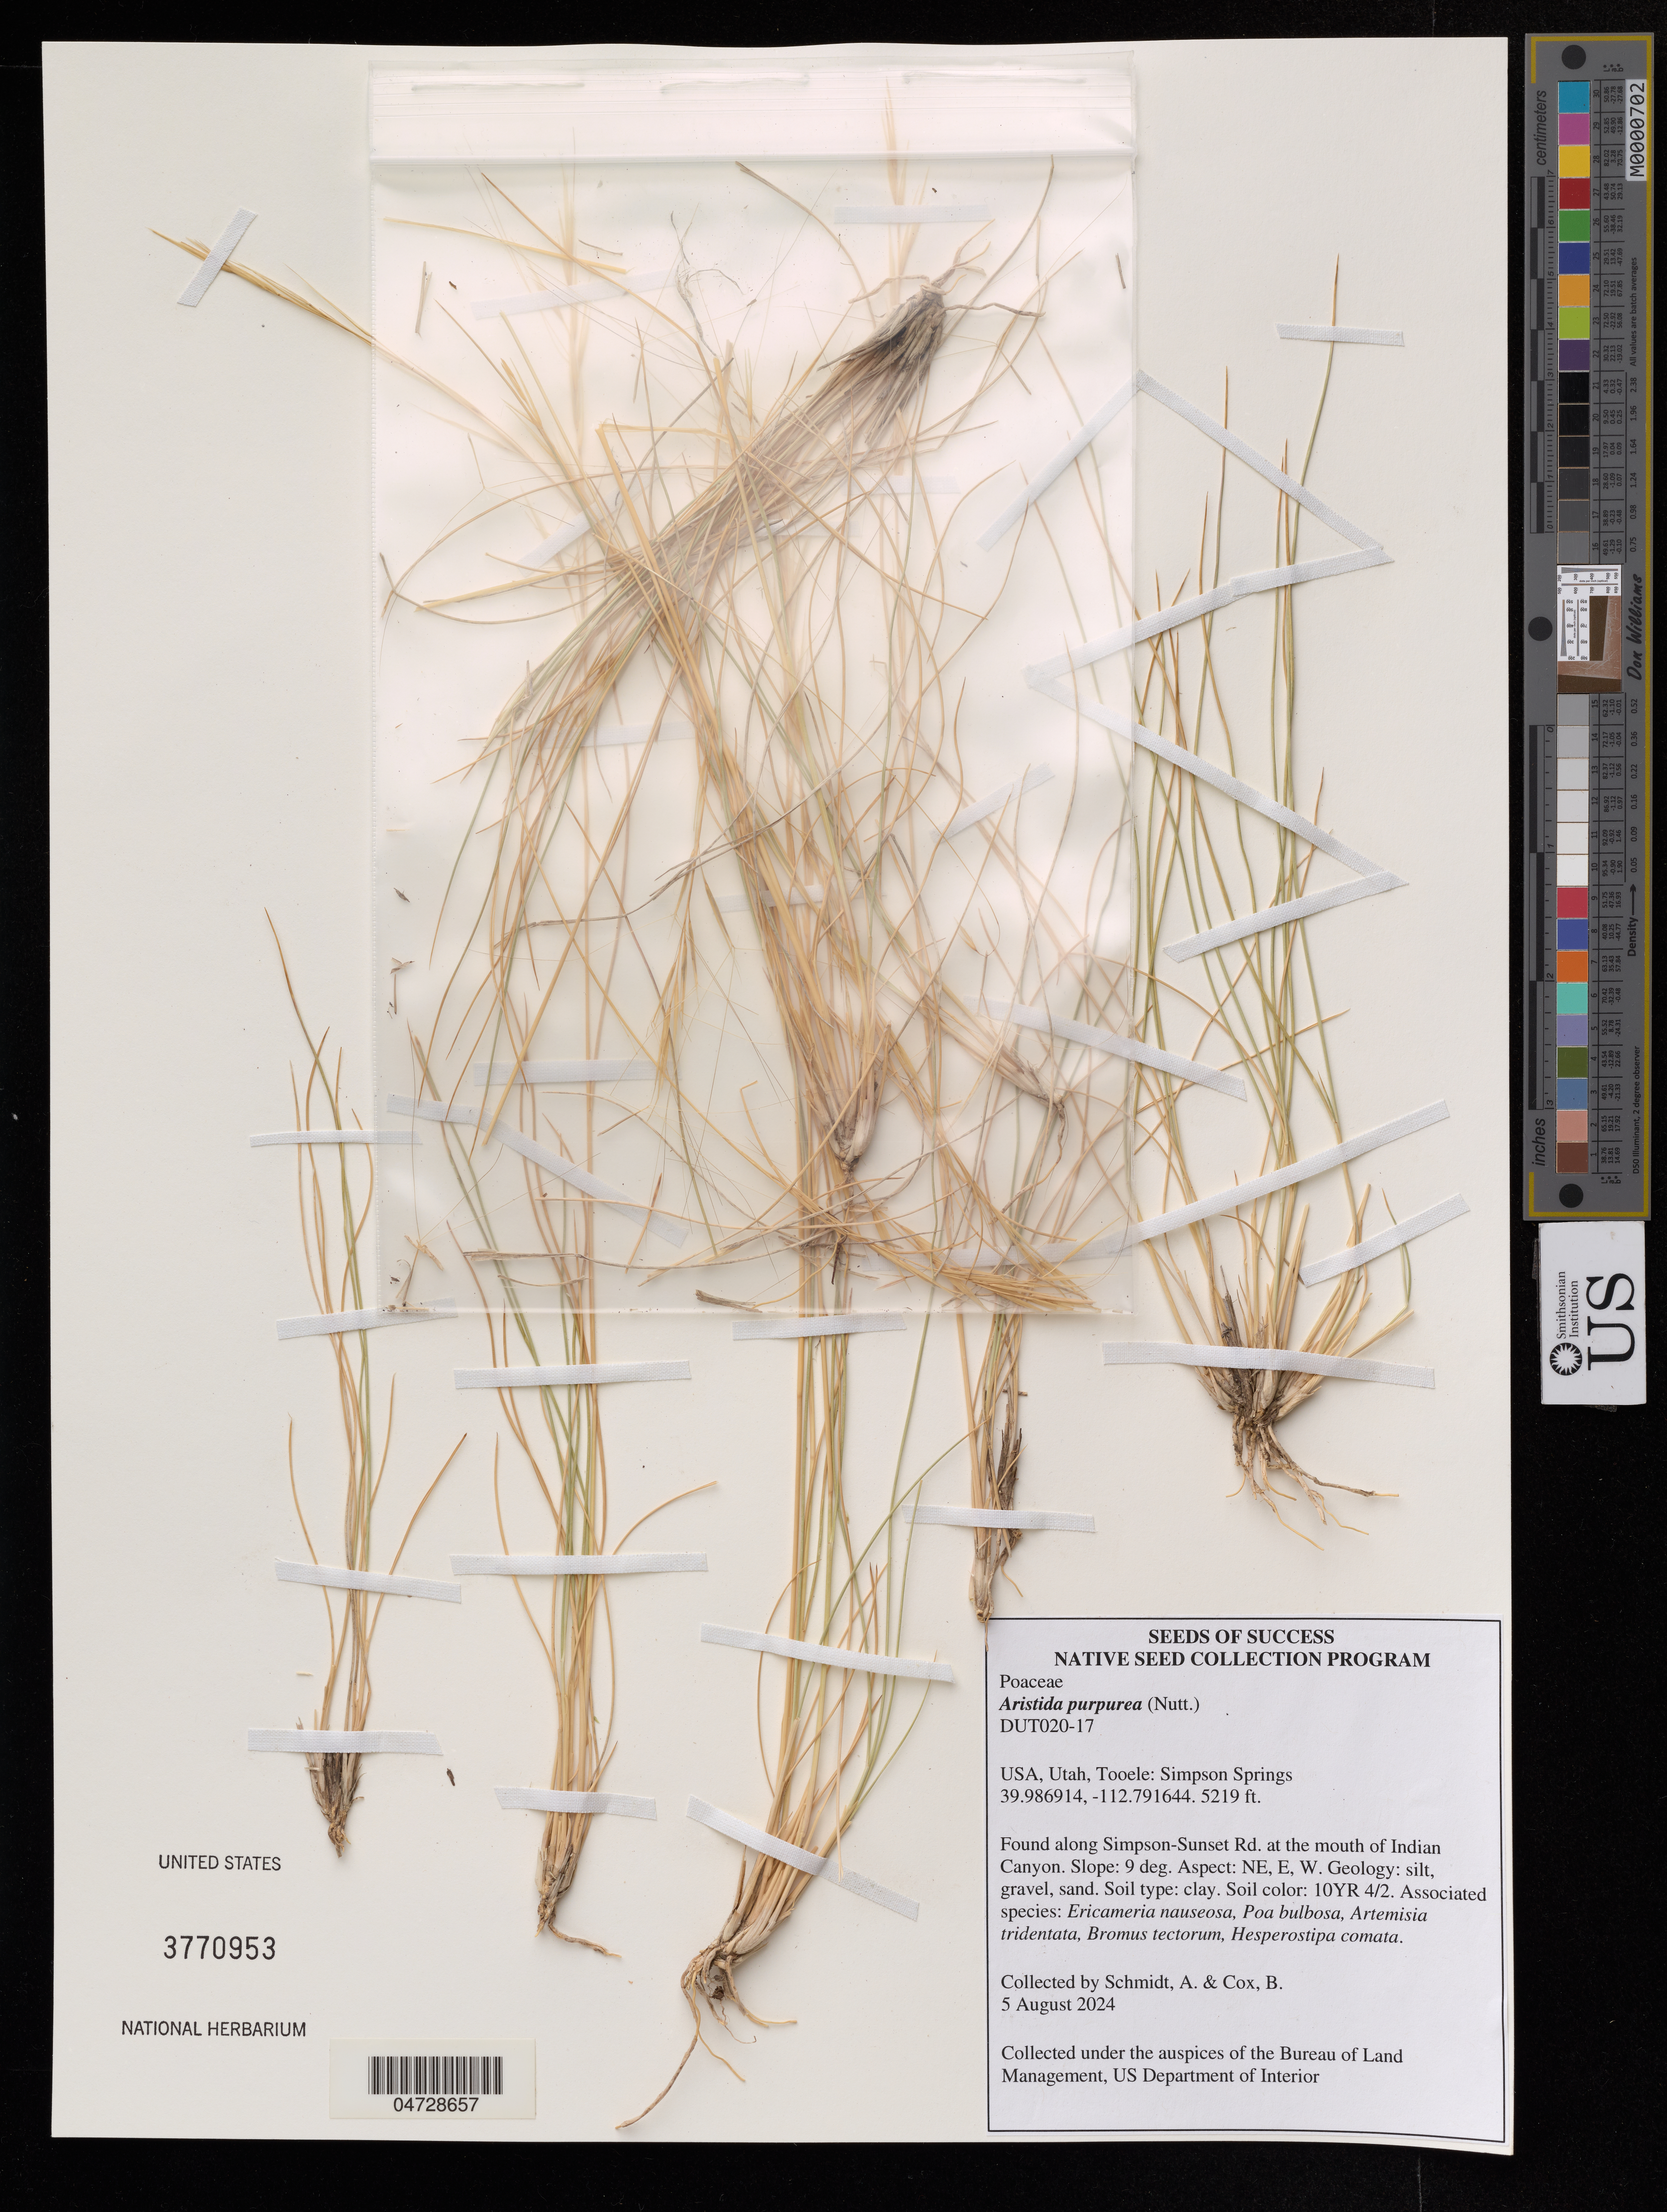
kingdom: Plantae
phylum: Tracheophyta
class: Liliopsida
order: Poales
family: Poaceae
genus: Aristida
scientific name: Aristida purpurea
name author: Nutt.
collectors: A. Schmidt & B. Cox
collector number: DUT020-17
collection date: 2024-08-05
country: United States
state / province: Utah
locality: Tooele: Simpson Springs. Simpson-Sunset Rd. at the mouth of Indian Canyon.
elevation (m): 1591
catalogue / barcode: US 3770953